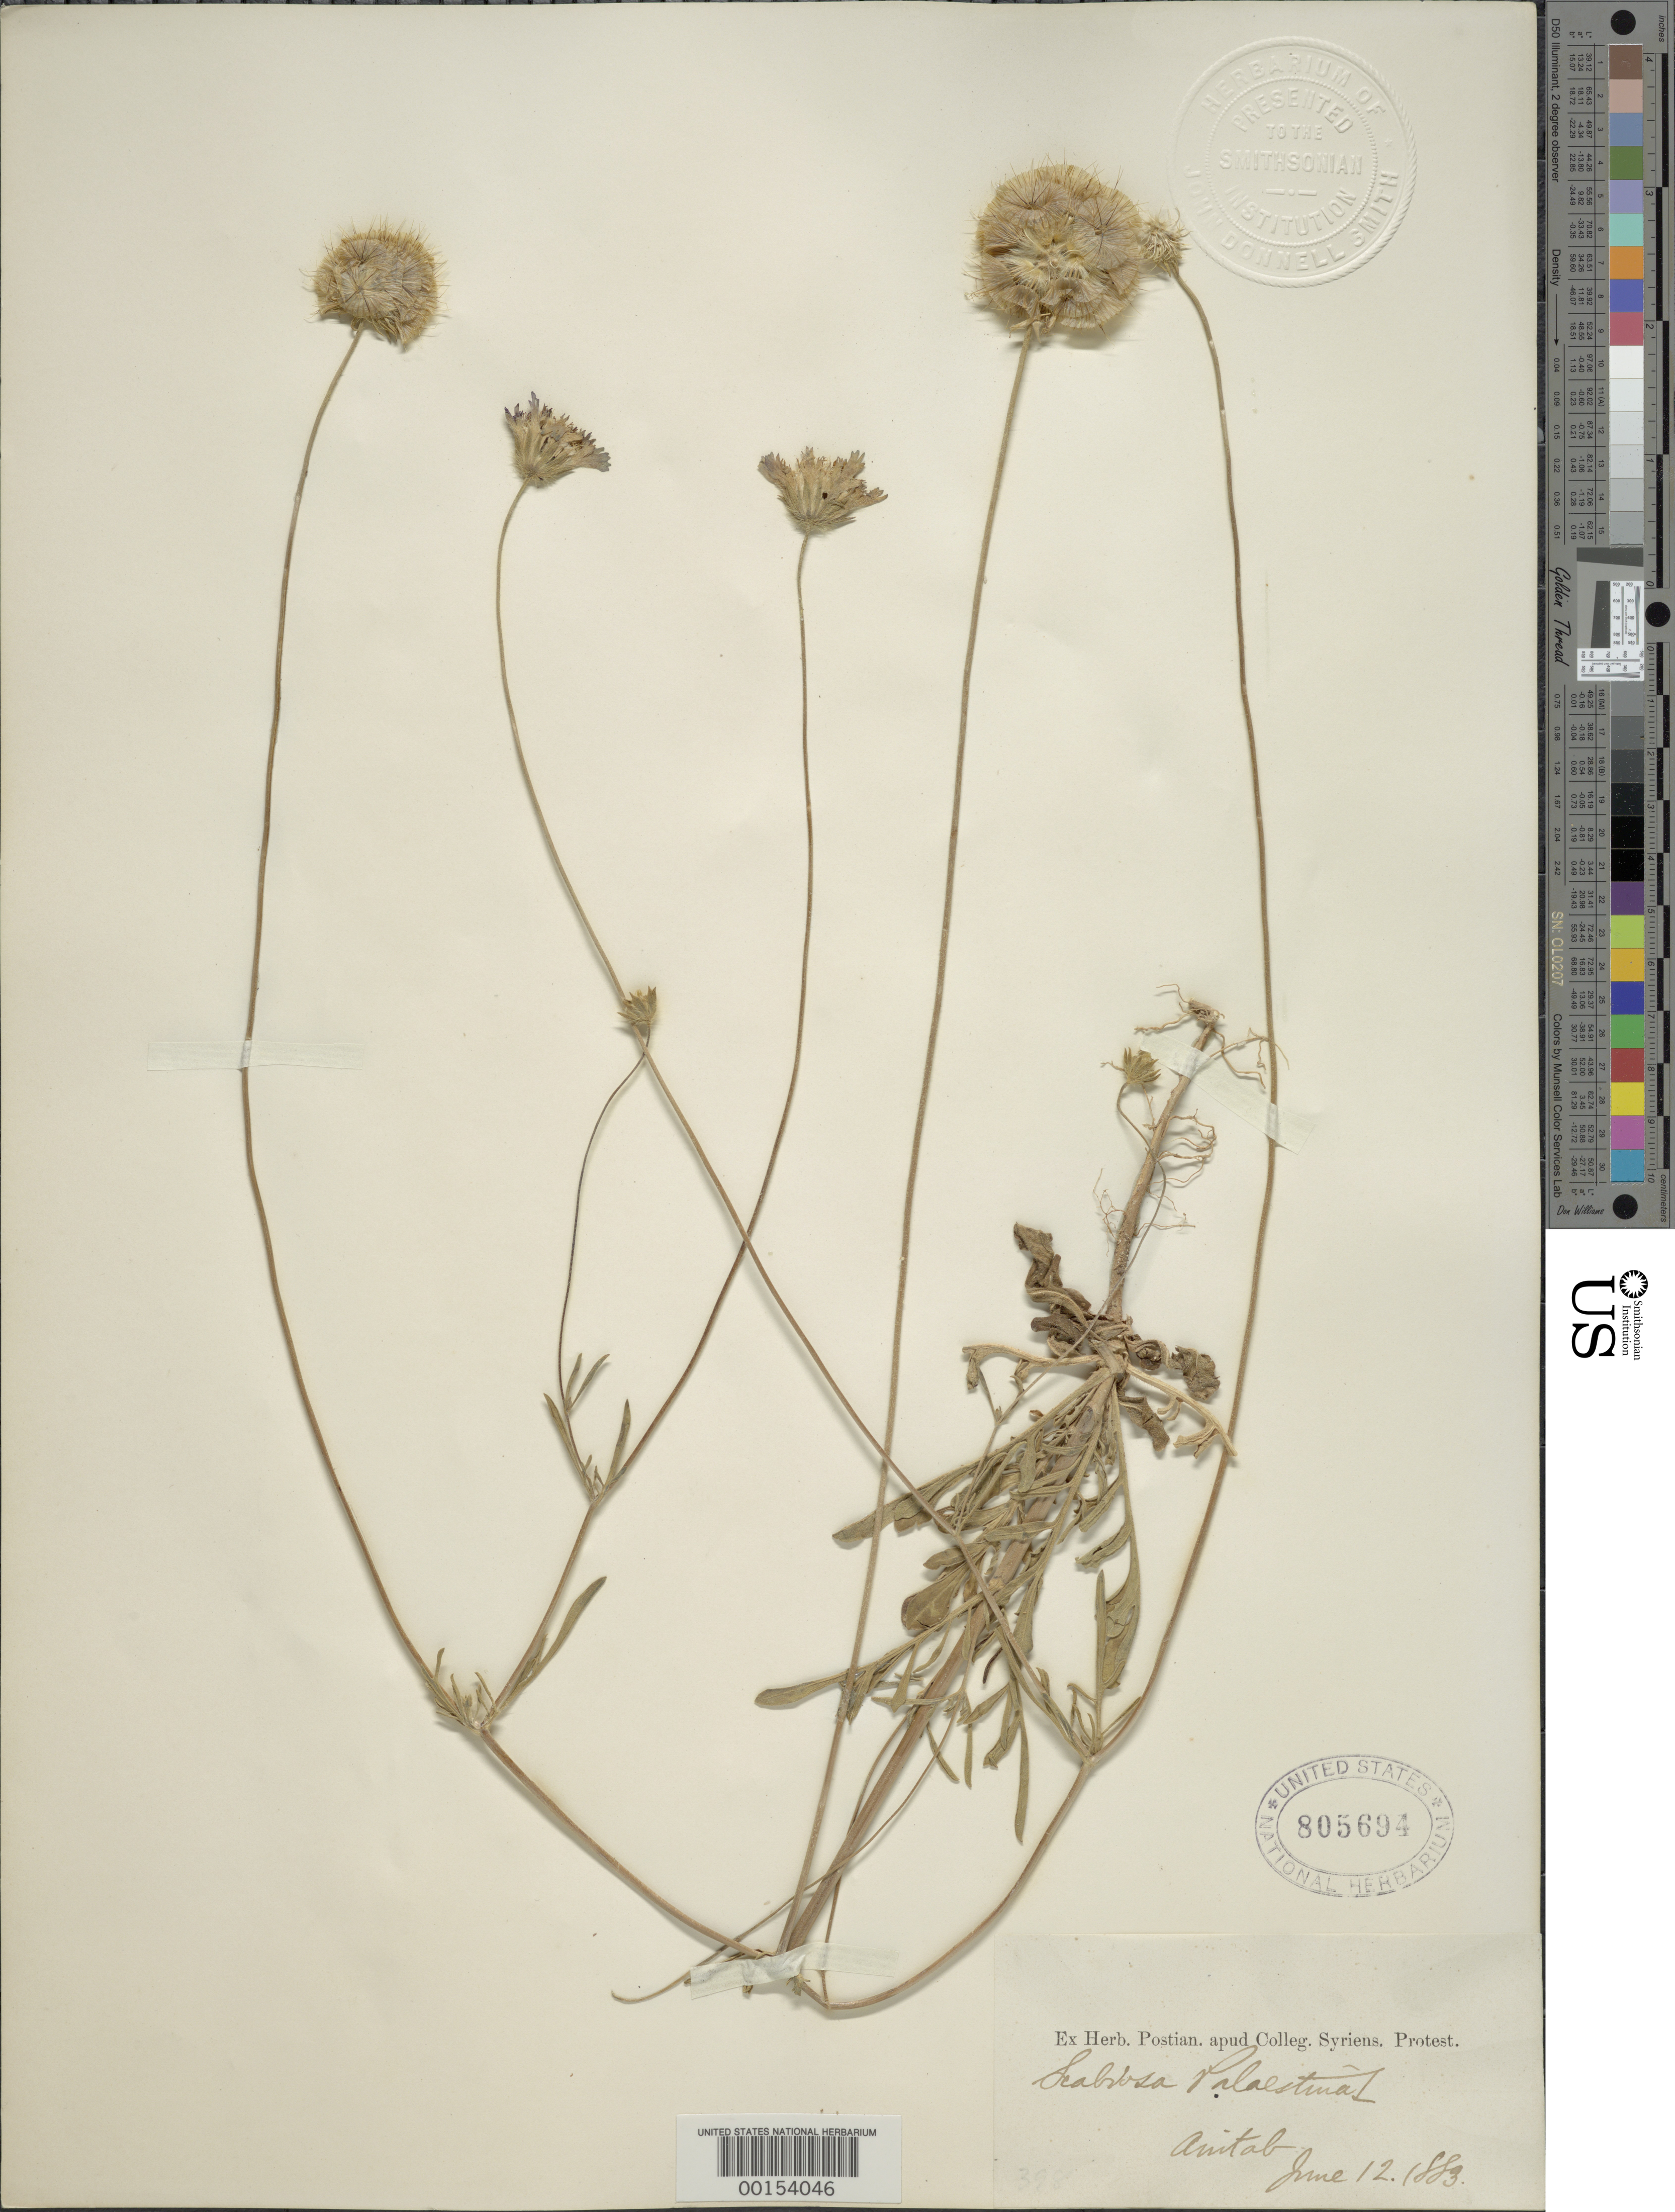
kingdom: Plantae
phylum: Tracheophyta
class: Magnoliopsida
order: Dipsacales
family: Caprifoliaceae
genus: Scabiosa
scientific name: Scabiosa palaestina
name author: L.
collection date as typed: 12 Jun 1883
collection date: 1883-06-12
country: Syria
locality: Anitab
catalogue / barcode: US 805694